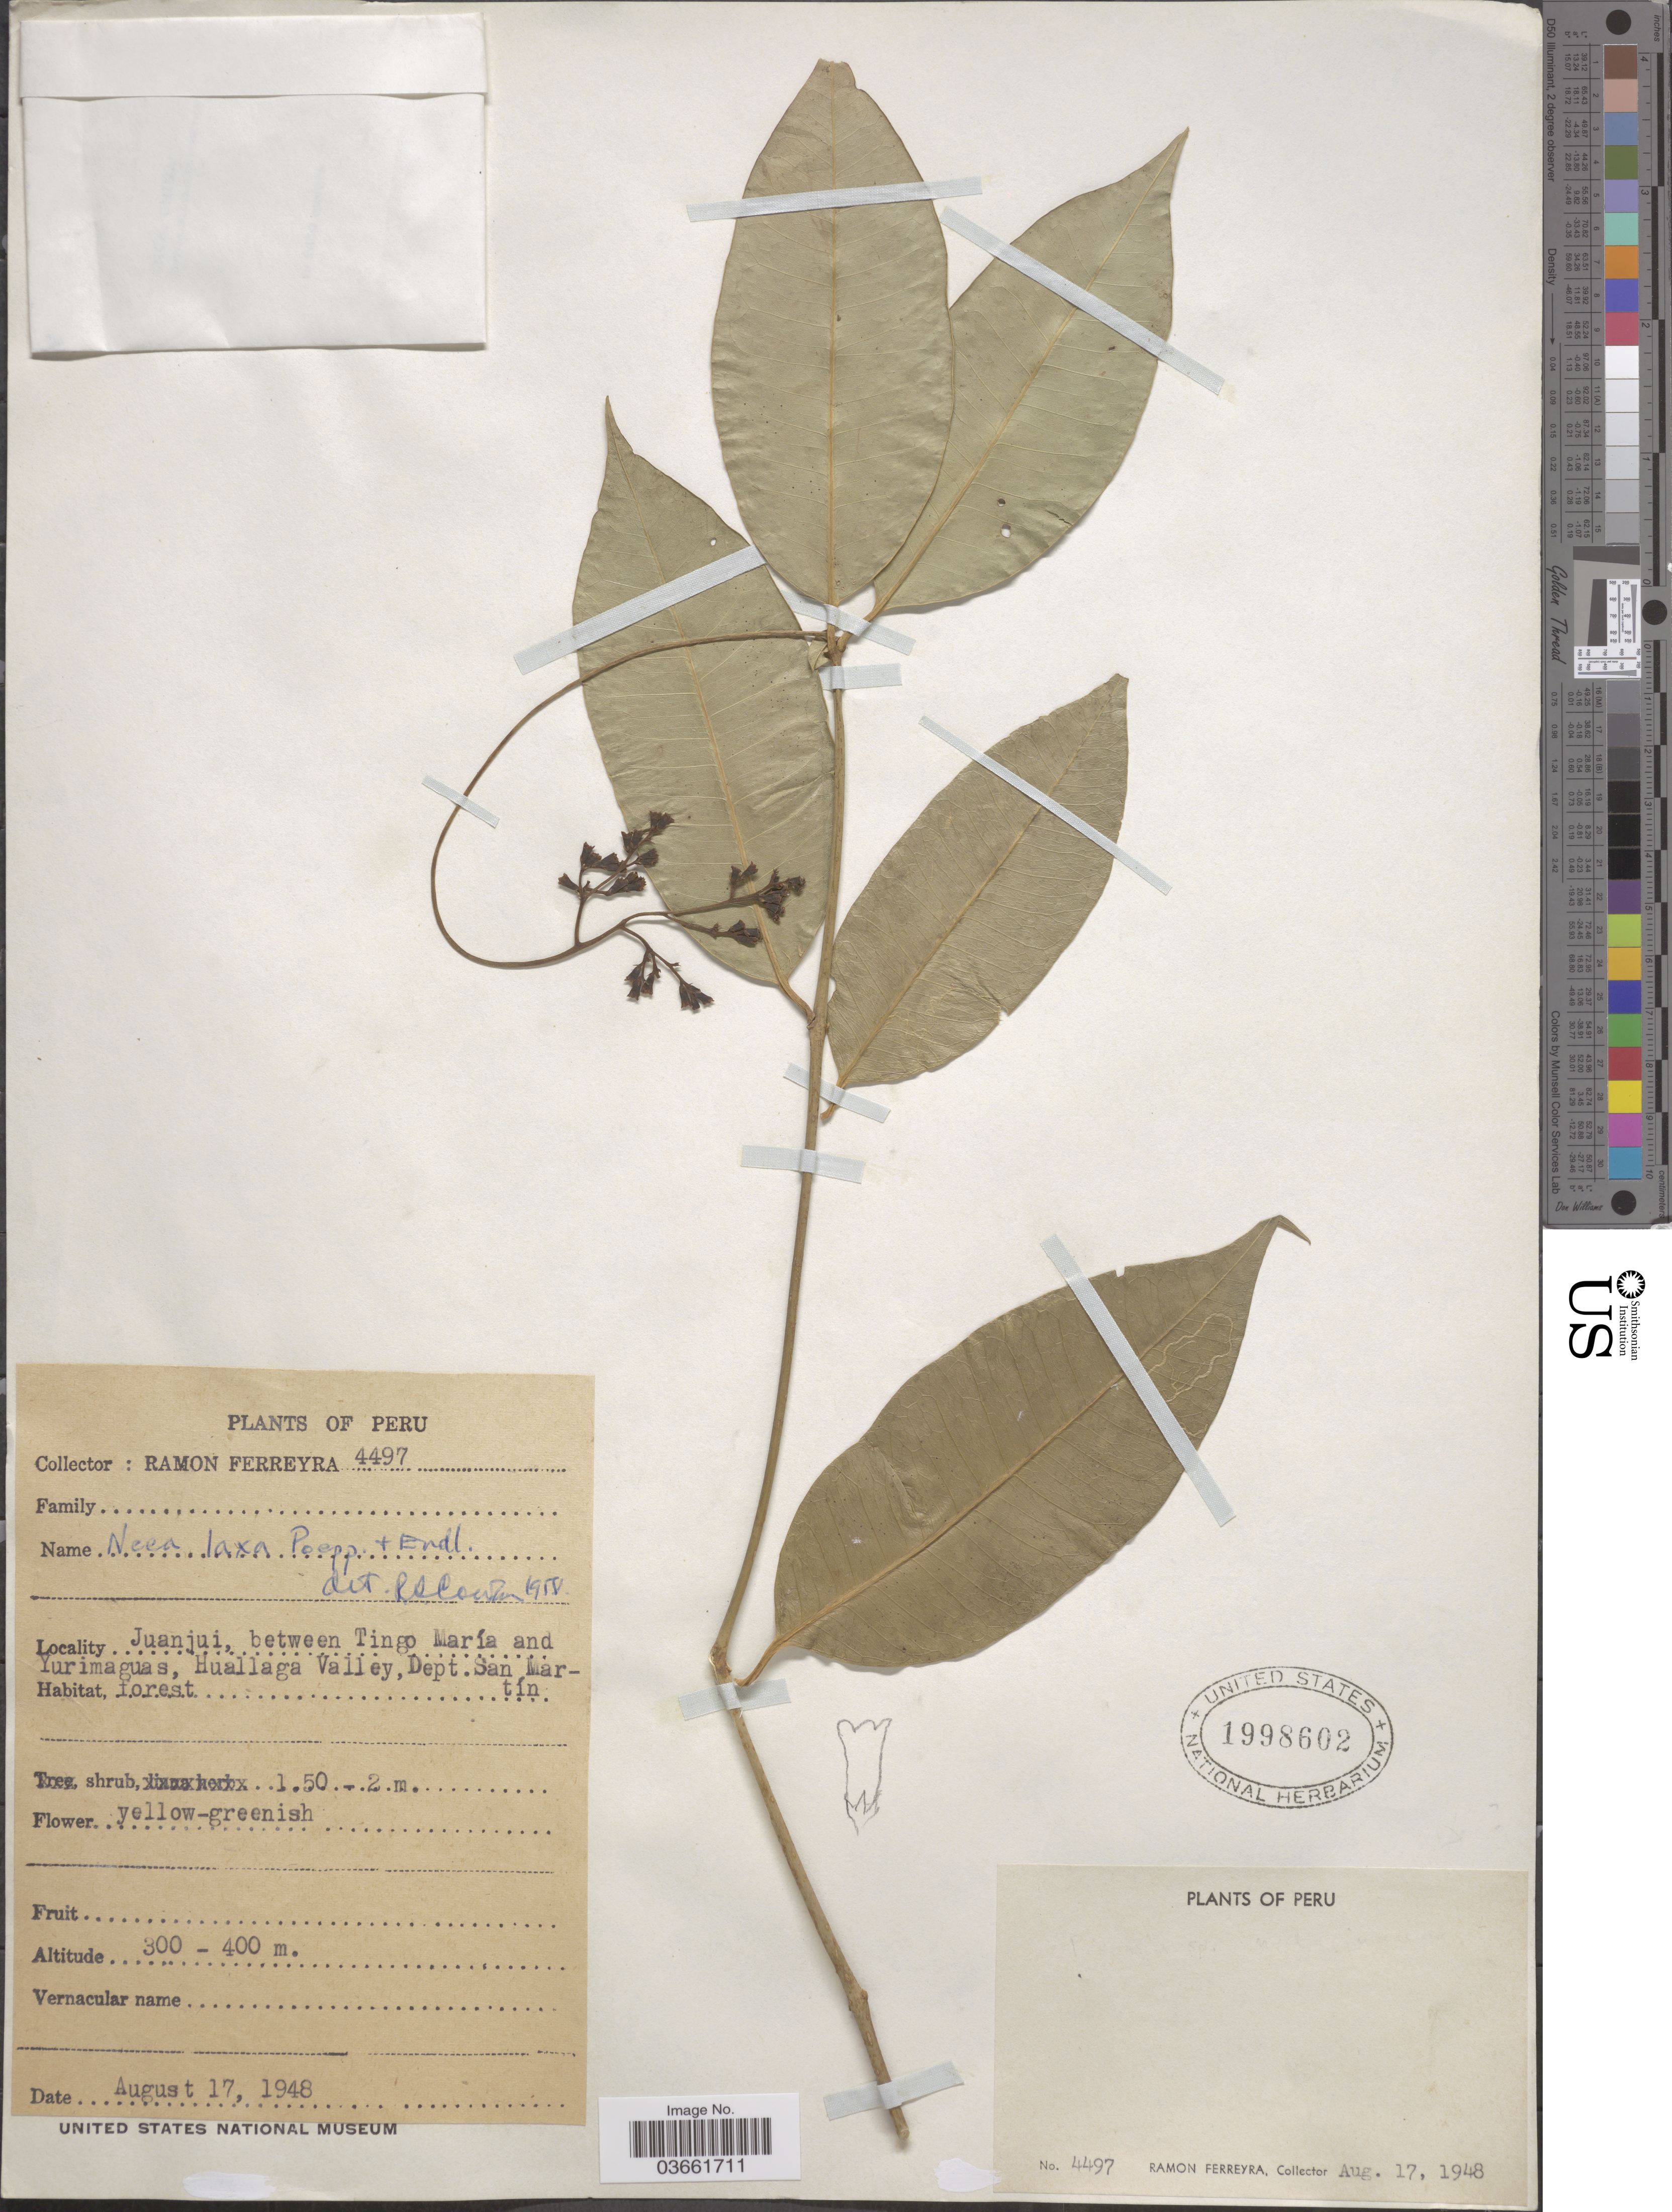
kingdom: Plantae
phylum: Tracheophyta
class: Magnoliopsida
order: Caryophyllales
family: Nyctaginaceae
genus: Neea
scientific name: Neea laxa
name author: Poepp. & Endl.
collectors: R. A. Ferreyra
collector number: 4497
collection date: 1948-08-17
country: Peru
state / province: San Martín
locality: Juanjui, between Tingo María and Yurimaguas, Huallaga Valley, Dept. San Martín.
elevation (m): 300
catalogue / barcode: US 1998602